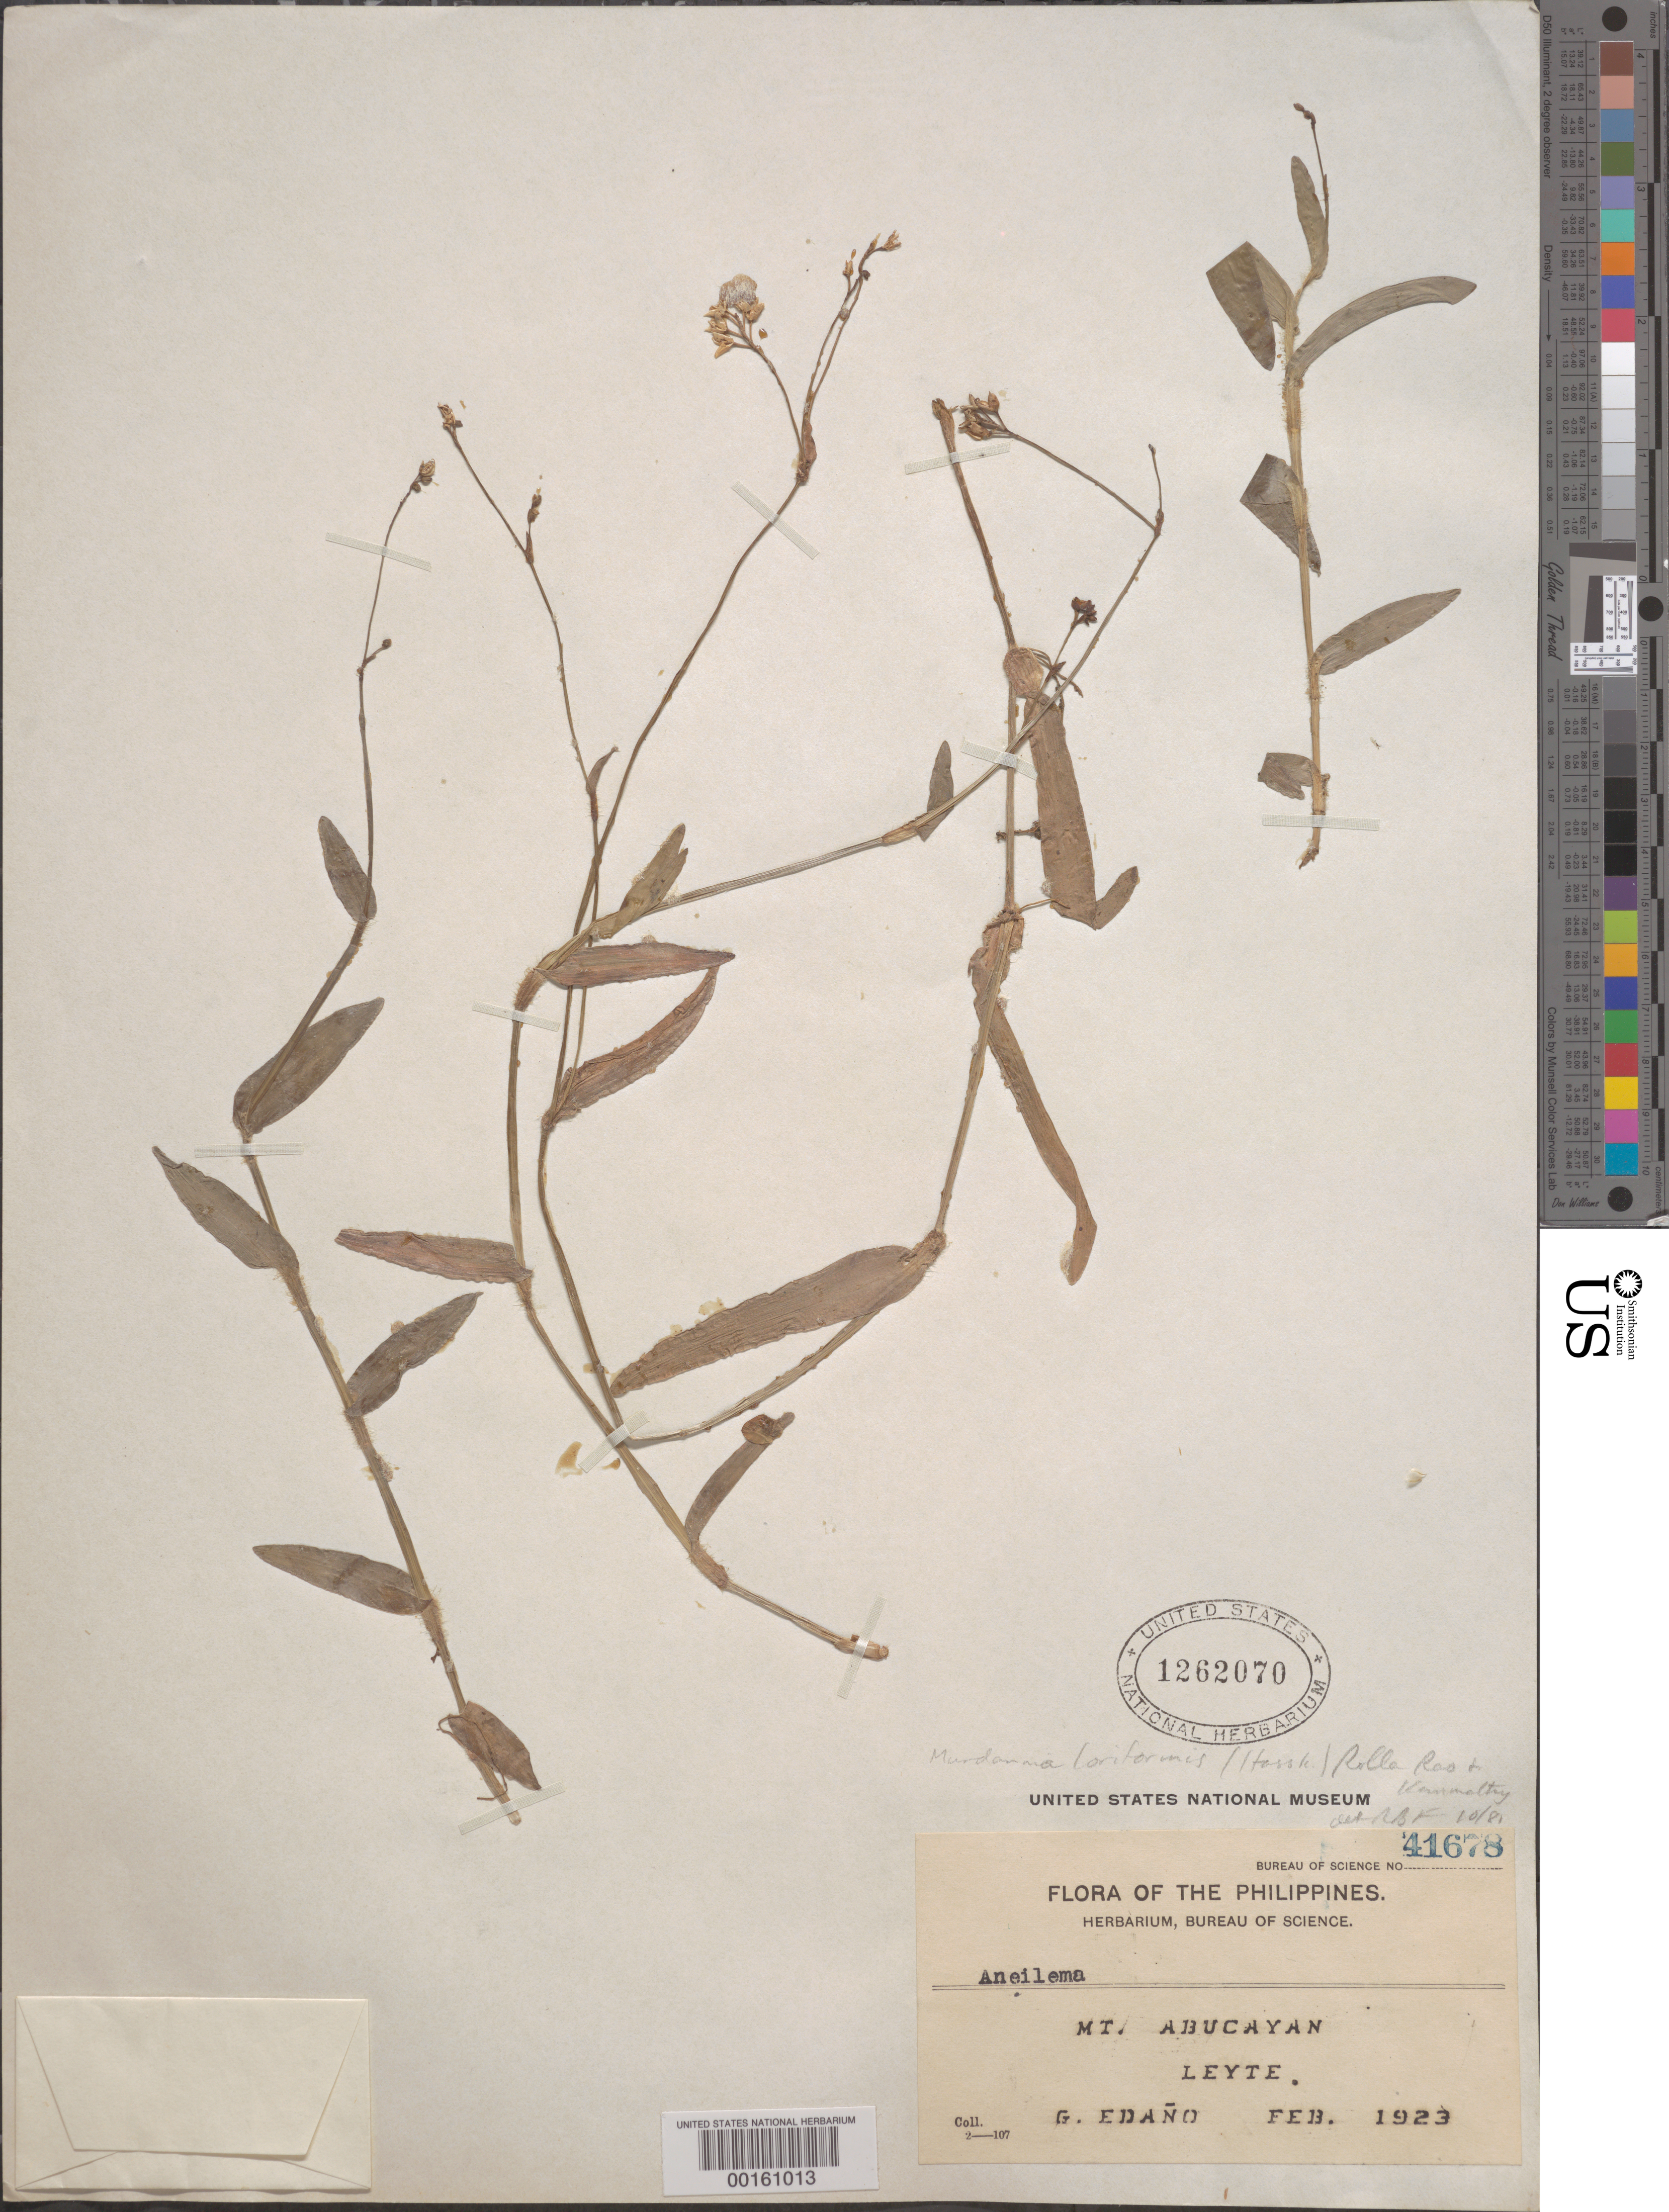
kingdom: Plantae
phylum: Tracheophyta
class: Liliopsida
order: Commelinales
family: Commelinaceae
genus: Murdannia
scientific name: Murdannia loriformis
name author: (Hassk.) R.S. Rao & Kammathy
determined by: Faden, Robert B., (US), Smithsonian Institution - National Museum of Natural History (UNITED STATES)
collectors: G. E. Edaño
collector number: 41678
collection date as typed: Feb 1923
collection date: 1923-02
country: Philippines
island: Leyte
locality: Mt. abucayan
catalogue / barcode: US 1262070